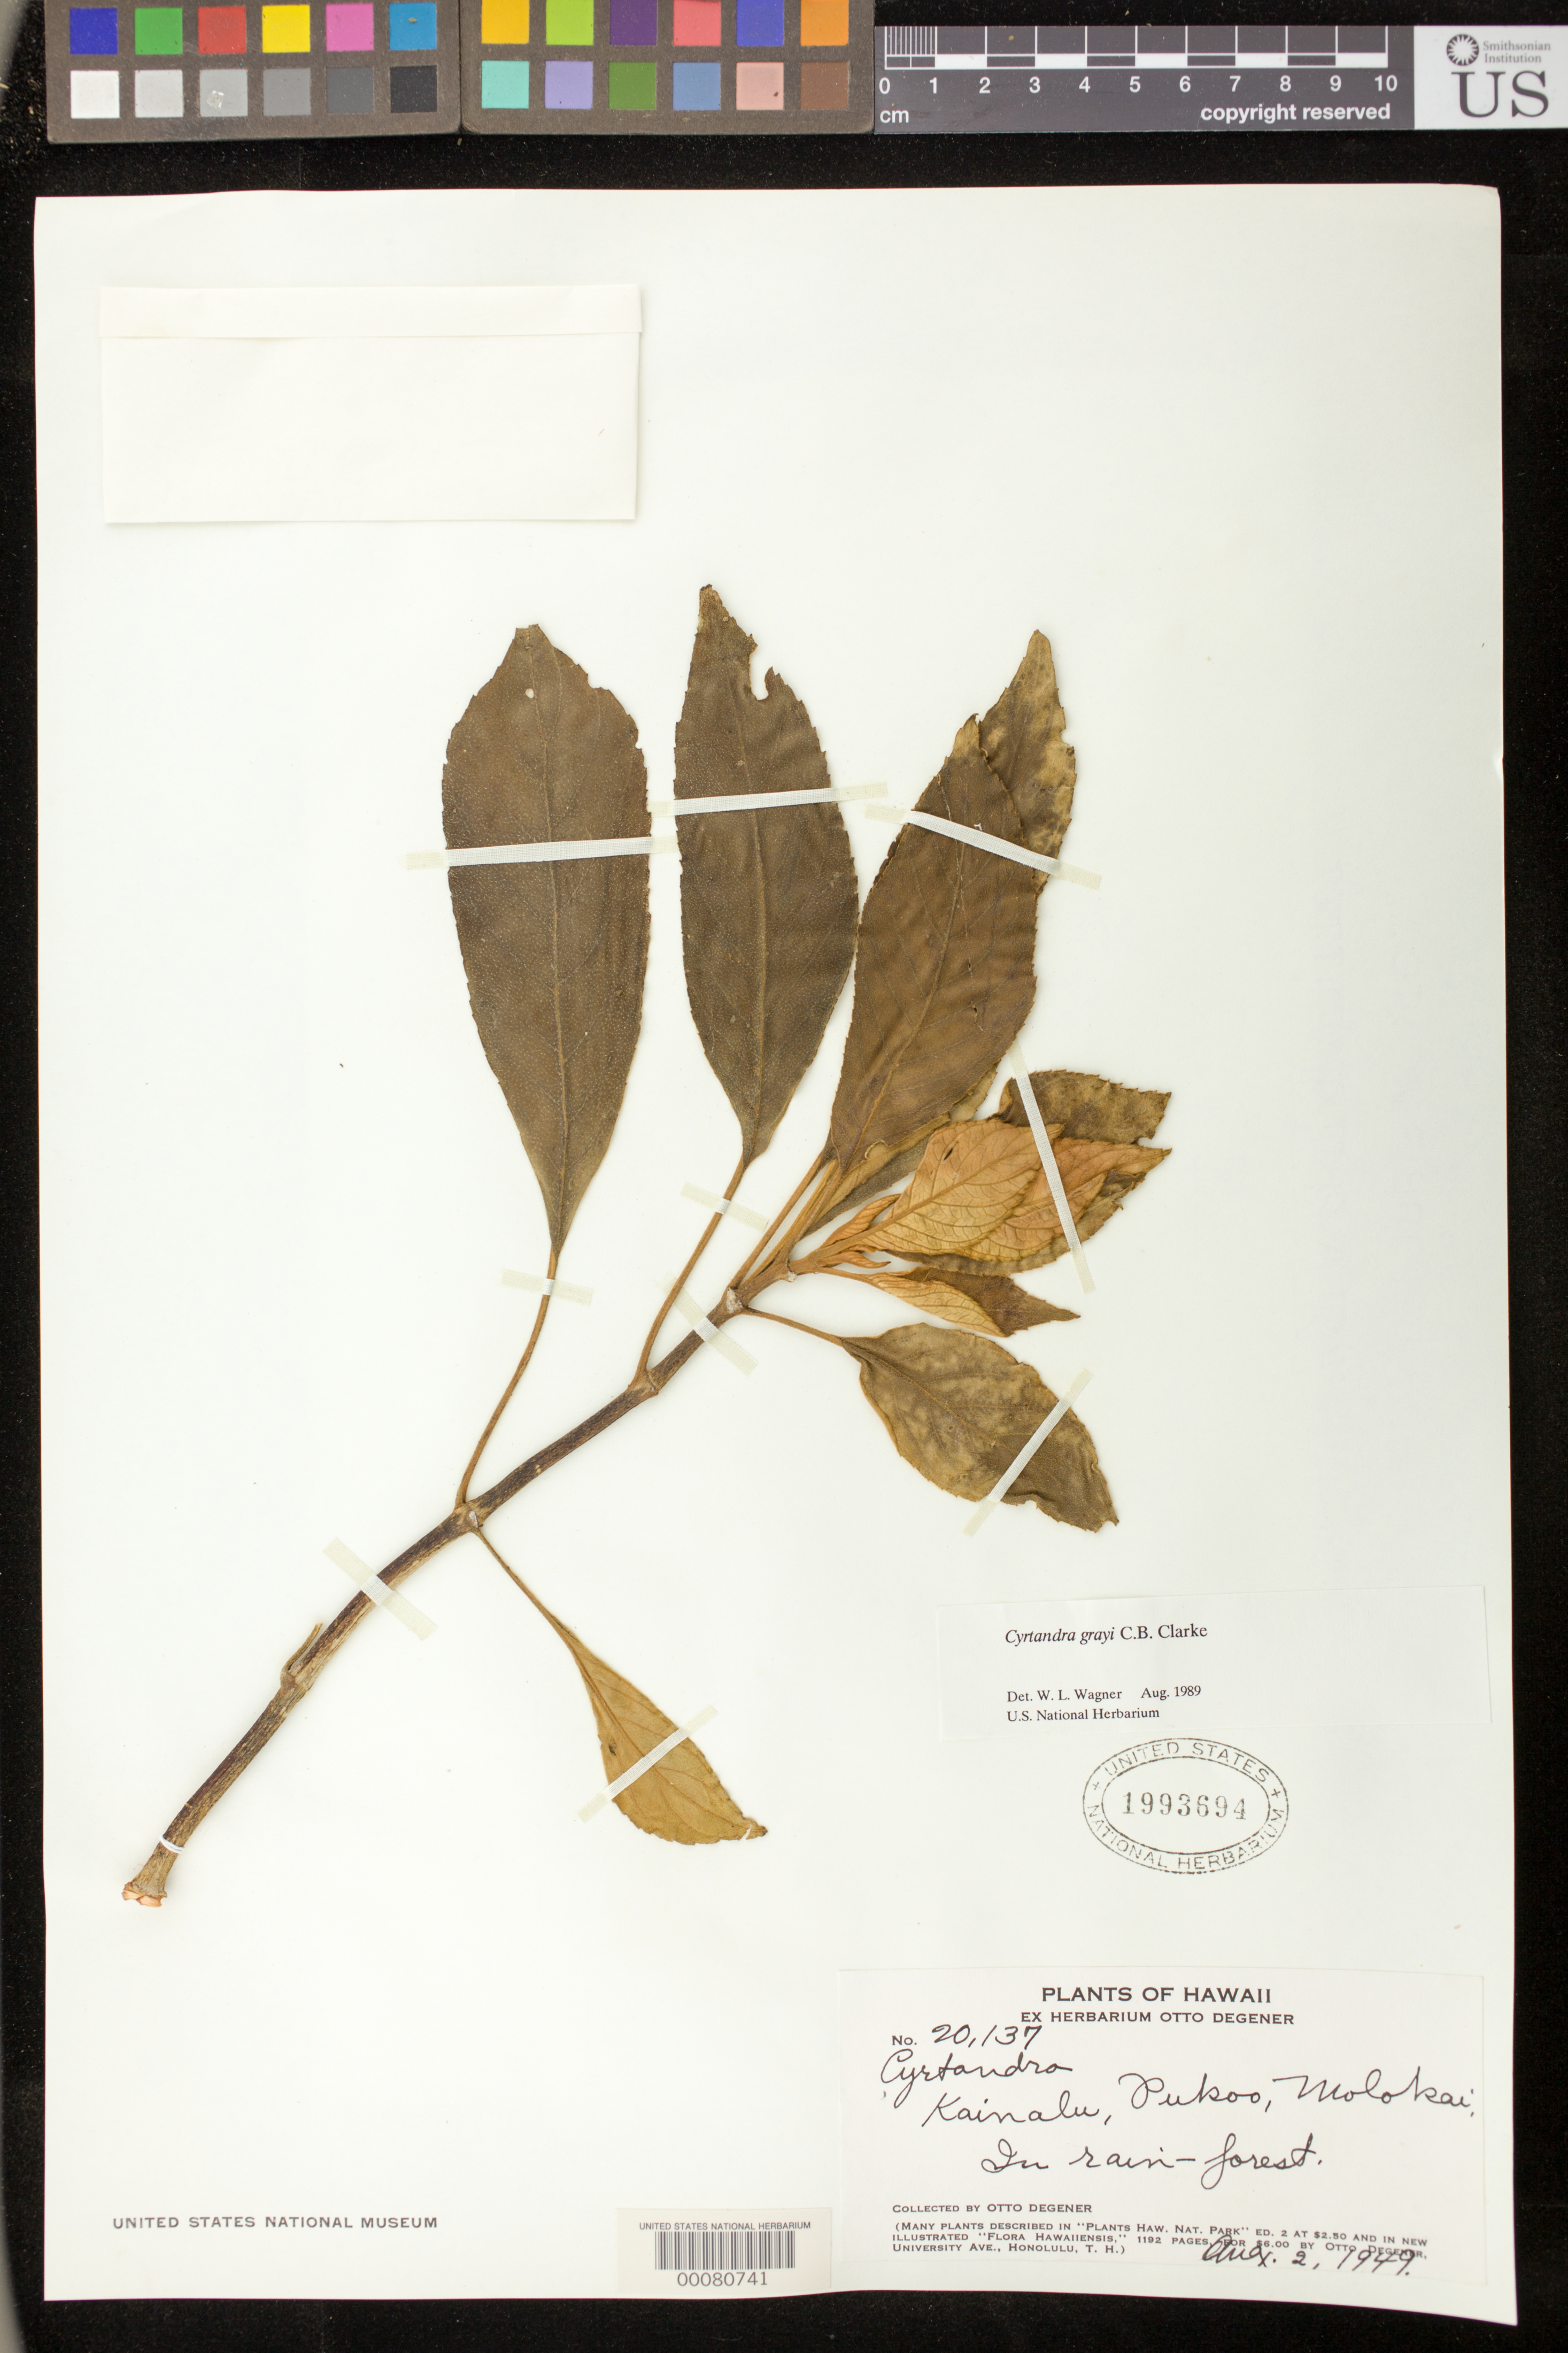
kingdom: Plantae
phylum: Tracheophyta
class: Magnoliopsida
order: Lamiales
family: Gesneriaceae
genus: Cyrtandra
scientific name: Cyrtandra grayana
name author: Hillebr.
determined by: Wagner, W. L., (BOT), Smithsonian Institution - National Museum of Natural History (UNITED STATES)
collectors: O. Degener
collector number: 20137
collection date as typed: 02 Aug 1949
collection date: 1949-08-02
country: United States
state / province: Hawaii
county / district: Maui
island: Moloka'i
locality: Kainalu, Pukoo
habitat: In rain-forest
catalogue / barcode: US 1993694